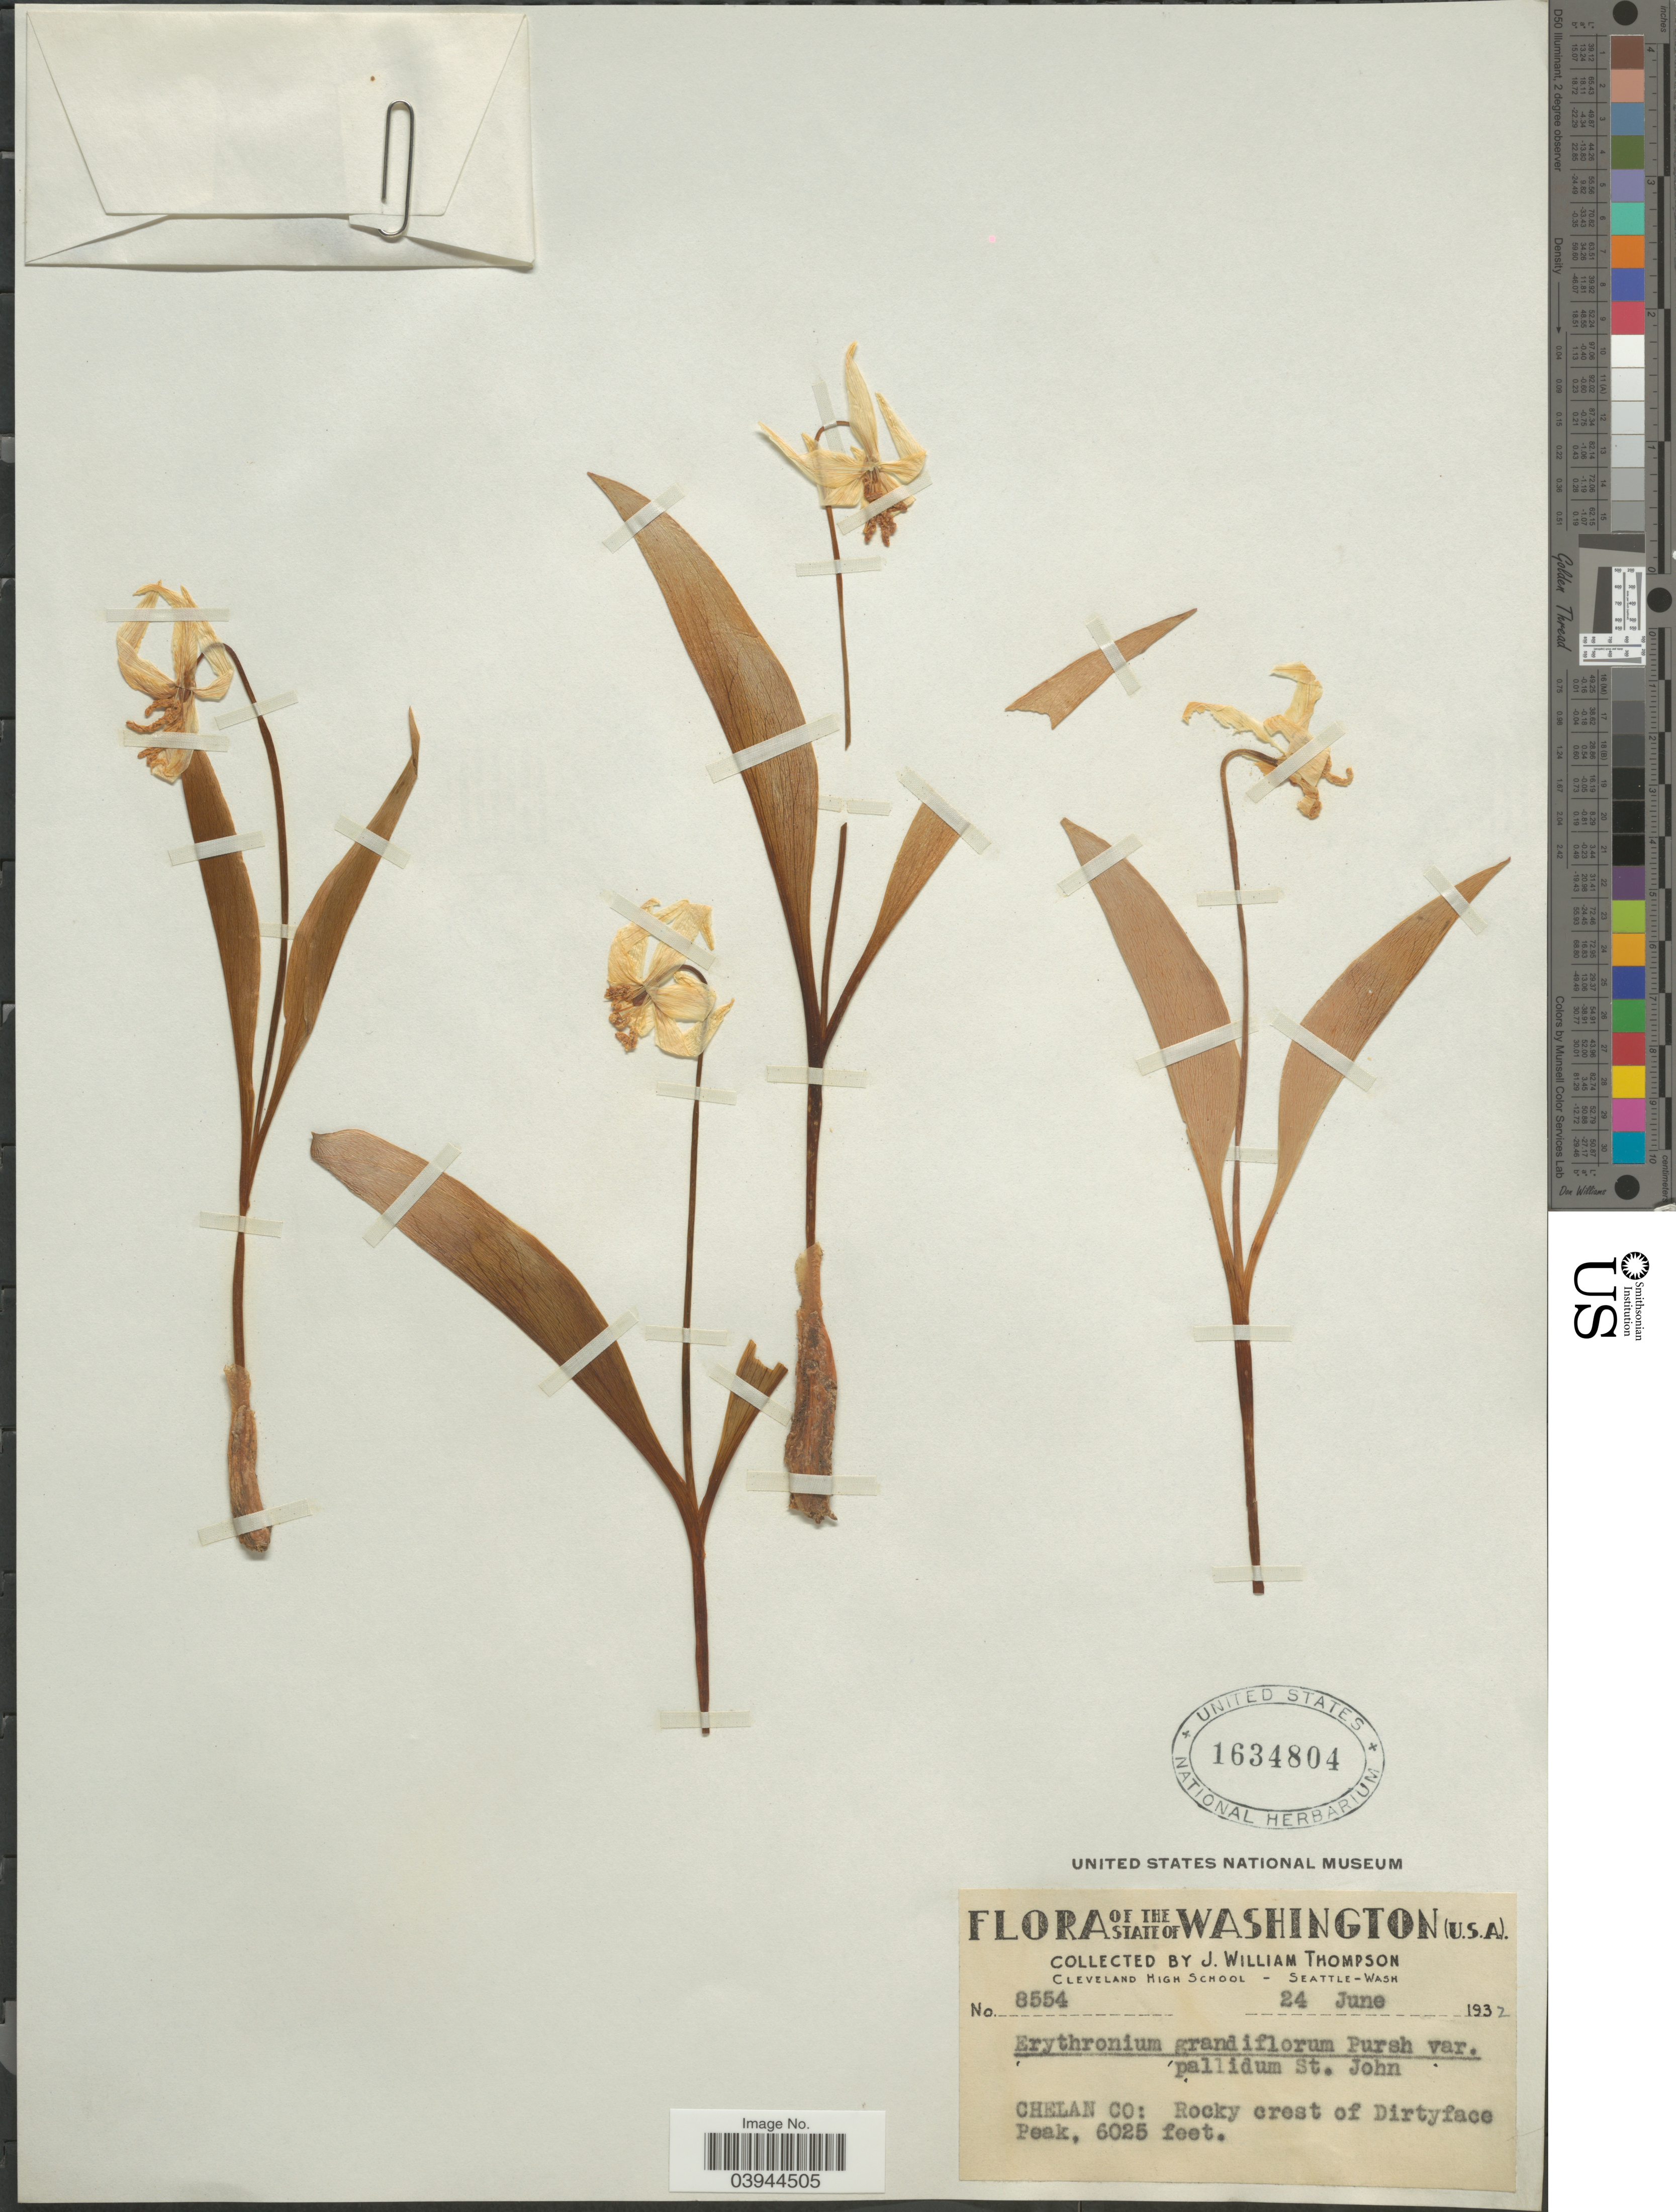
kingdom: Plantae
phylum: Tracheophyta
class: Liliopsida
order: Liliales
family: Liliaceae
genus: Erythronium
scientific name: Erythronium grandiflorum var. pallidum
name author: H. St. John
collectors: J. W. Thompson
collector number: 8554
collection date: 1932-06-24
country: United States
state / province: Washington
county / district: Chelan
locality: Chelan Co: Rocky crest of Dirtyface Peak.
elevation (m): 1836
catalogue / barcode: US 1634804